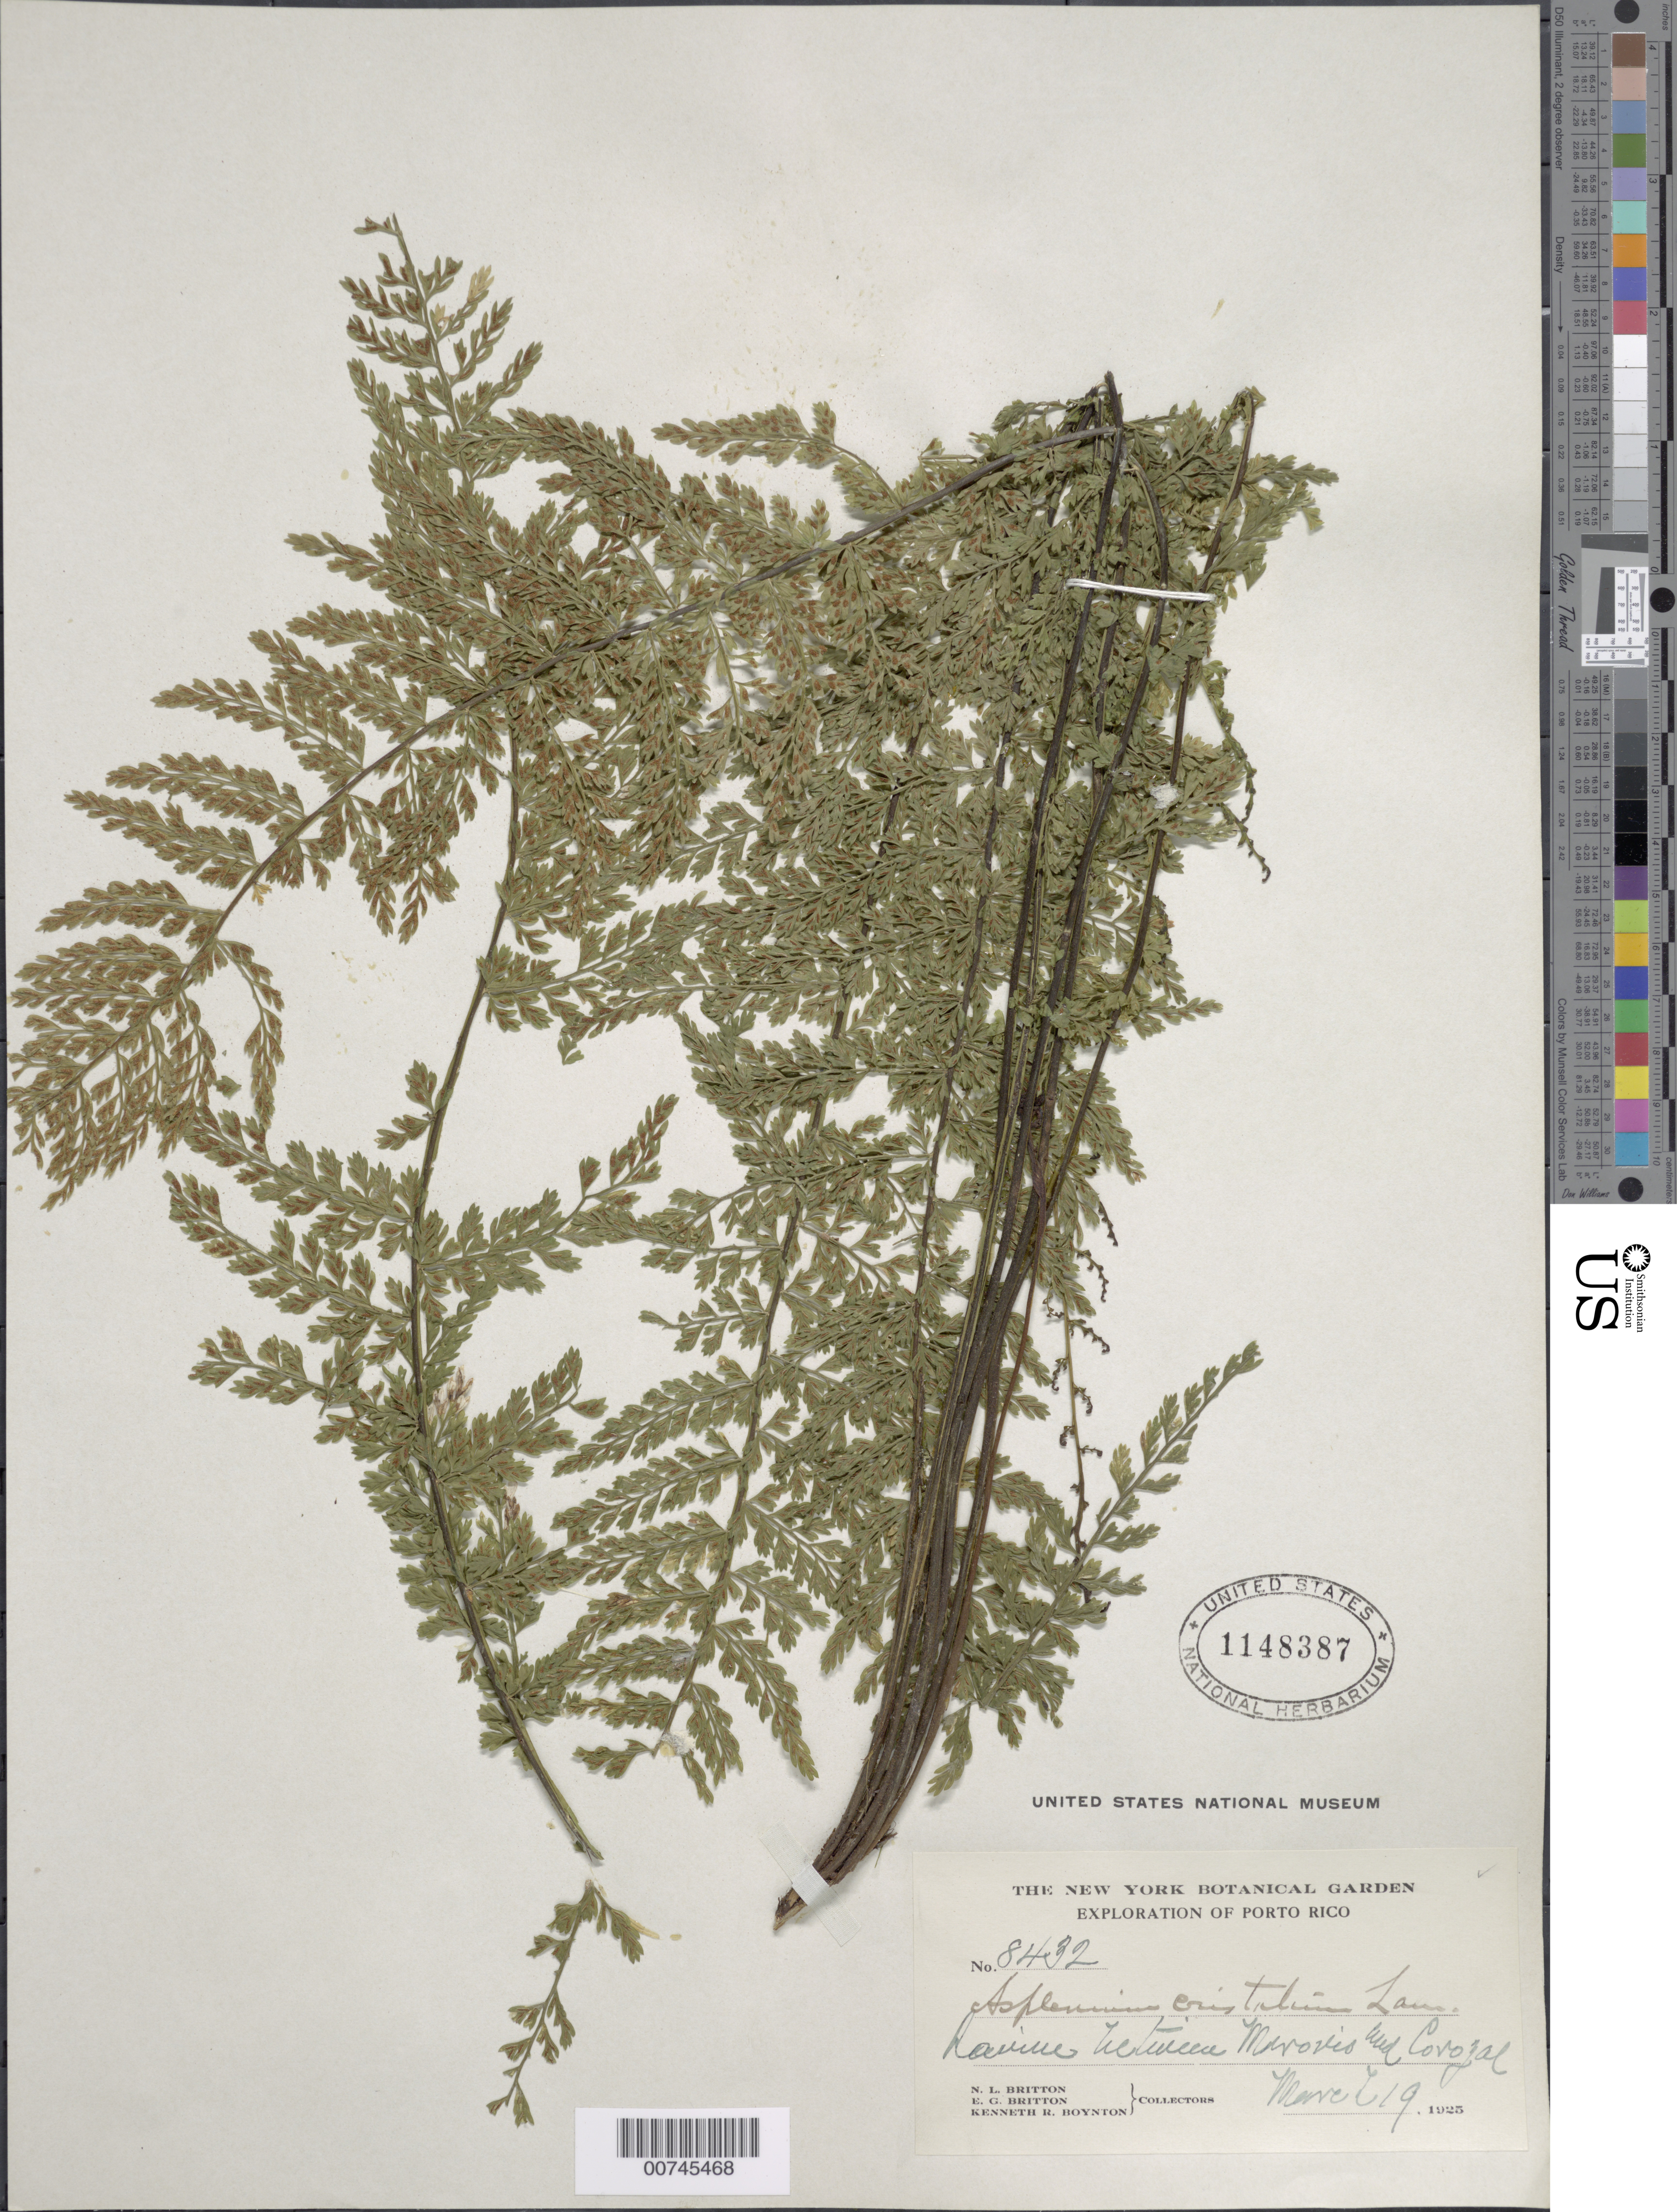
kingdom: Plantae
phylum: Tracheophyta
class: Polypodiopsida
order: Polypodiales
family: Aspleniaceae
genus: Asplenium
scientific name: Asplenium cristatum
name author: Lam.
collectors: N. Britton, E. G. Britton & K. Boyton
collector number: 8432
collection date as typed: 19 Mar 1925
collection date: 1925-03-19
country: Puerto Rico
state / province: Morovis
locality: Between Morovis and Corozal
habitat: Ravine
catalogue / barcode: US 1148387